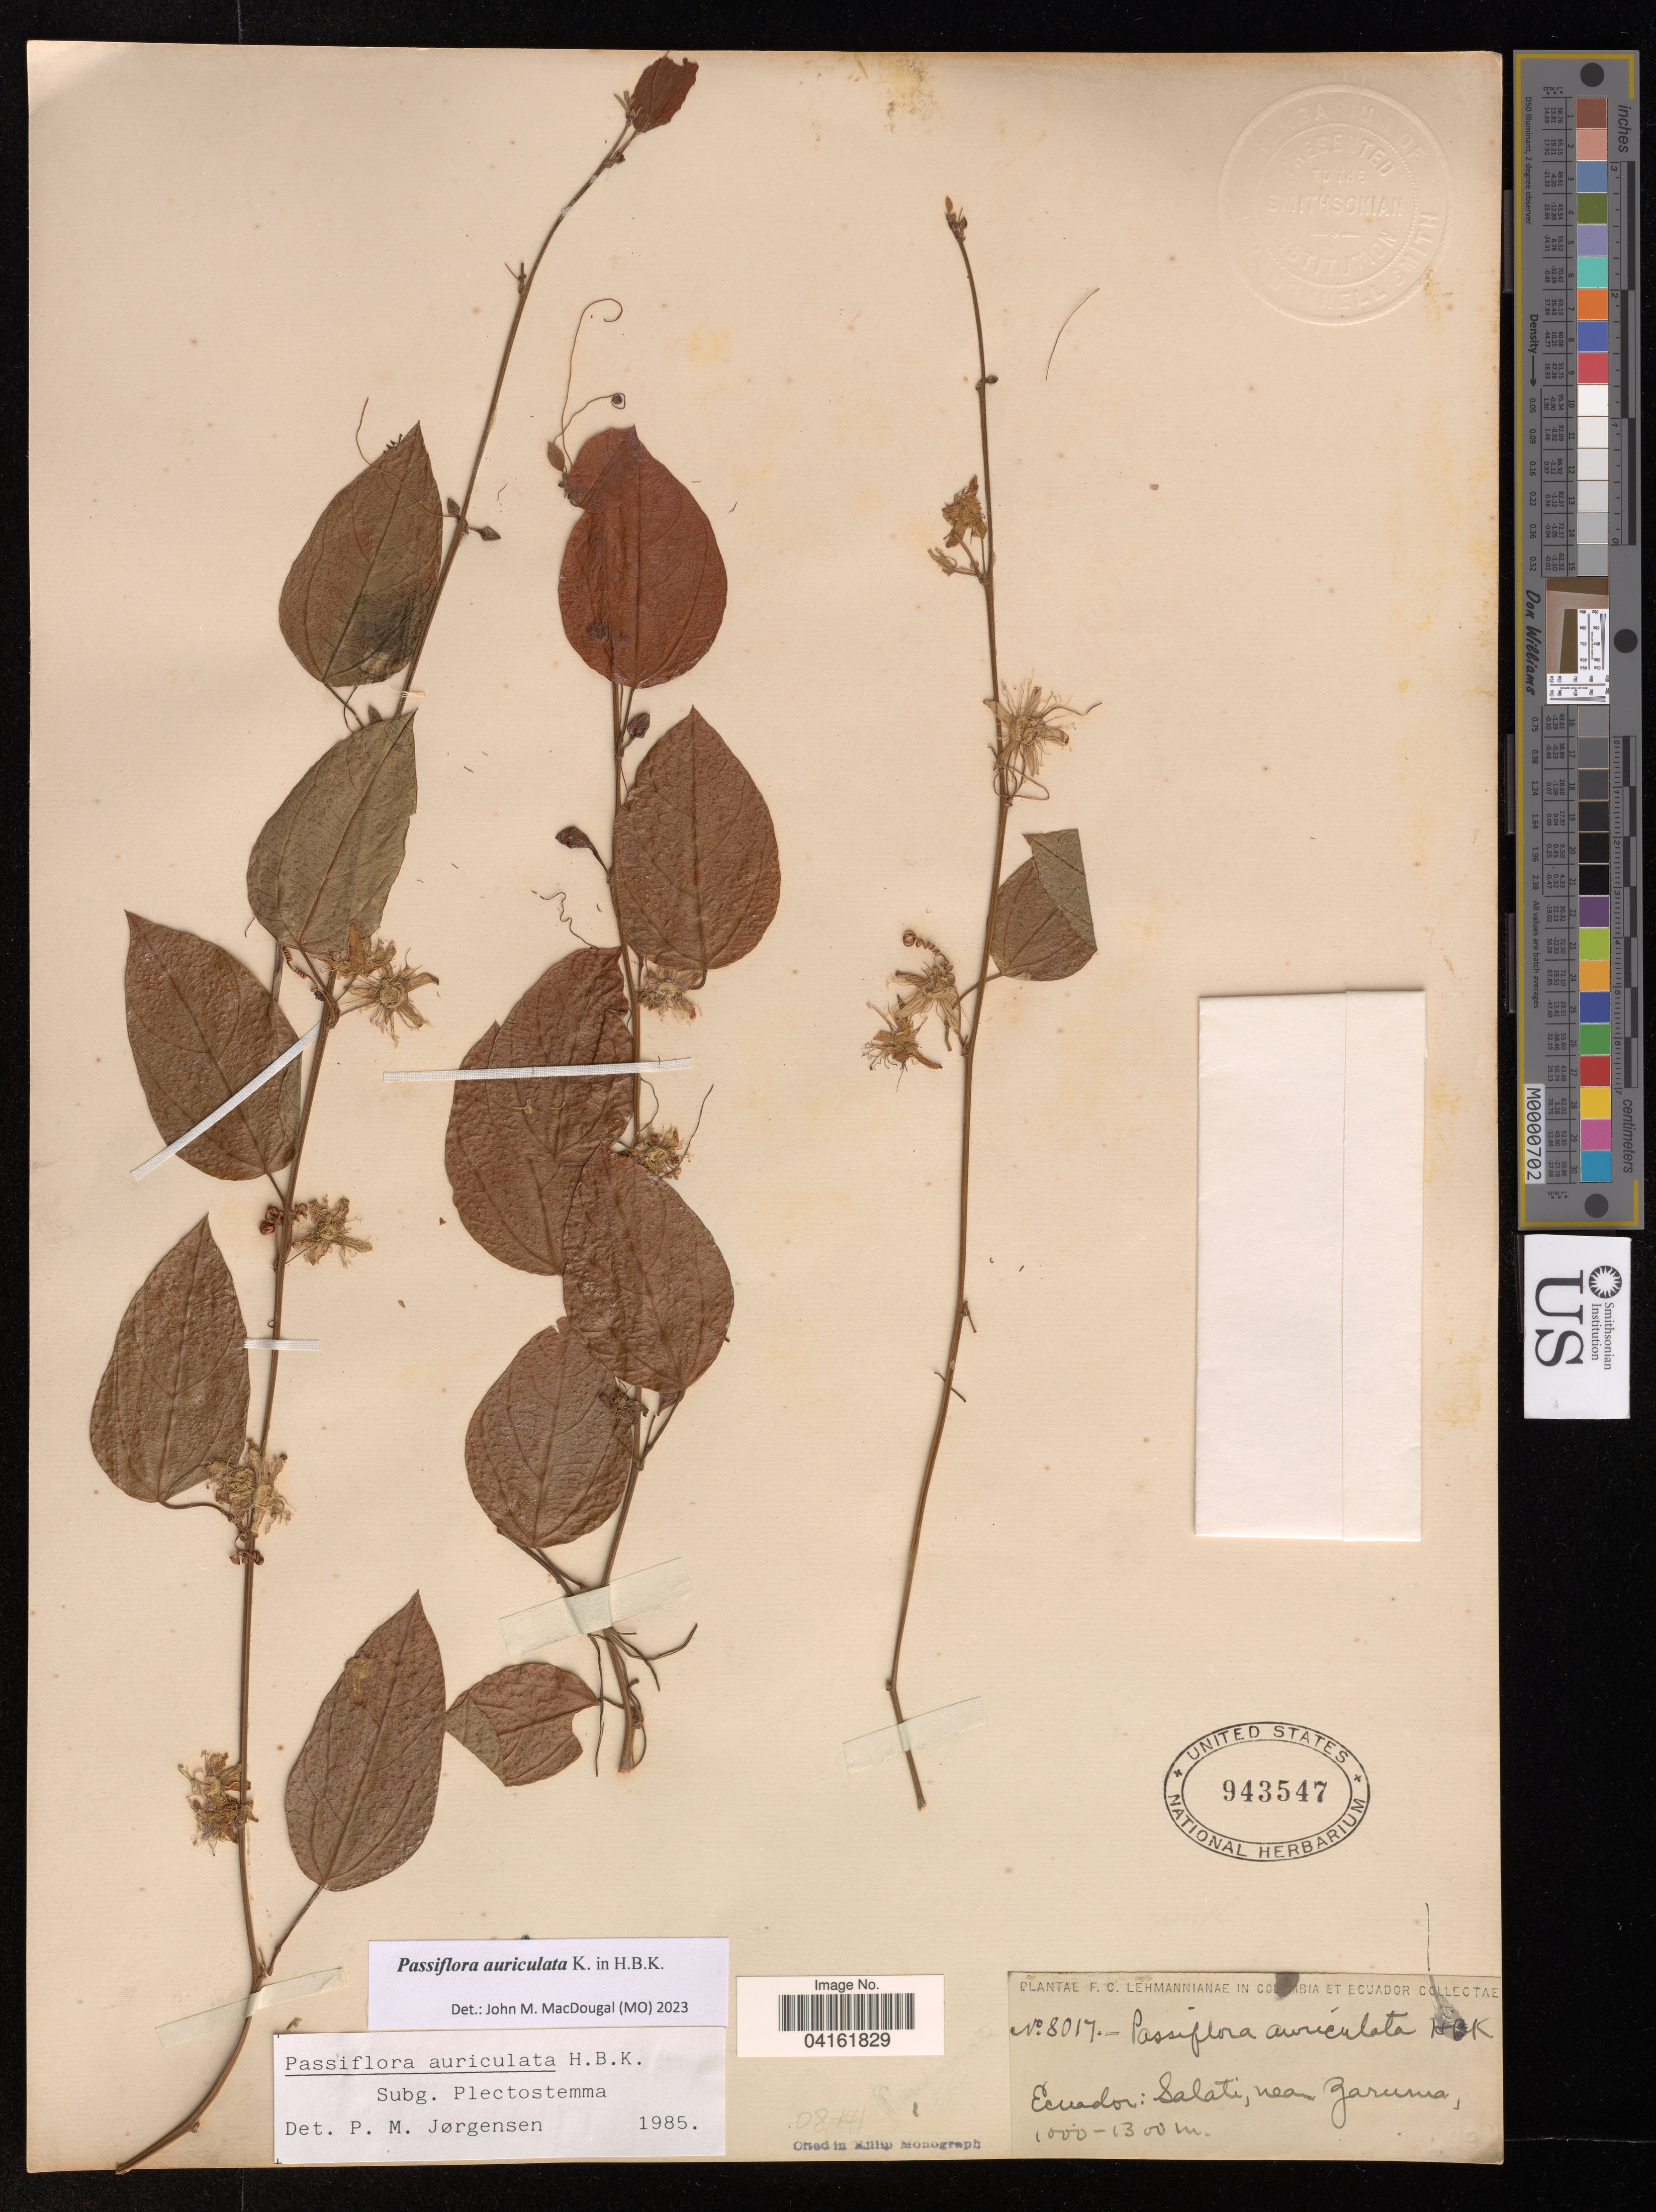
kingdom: Plantae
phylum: Tracheophyta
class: Magnoliopsida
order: Malpighiales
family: Passifloraceae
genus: Passiflora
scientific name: Passiflora auriculata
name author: Kunth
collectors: F. C. Lehmann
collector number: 8017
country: Ecuador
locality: Salati, near Zaruma.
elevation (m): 1000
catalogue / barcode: US 943547